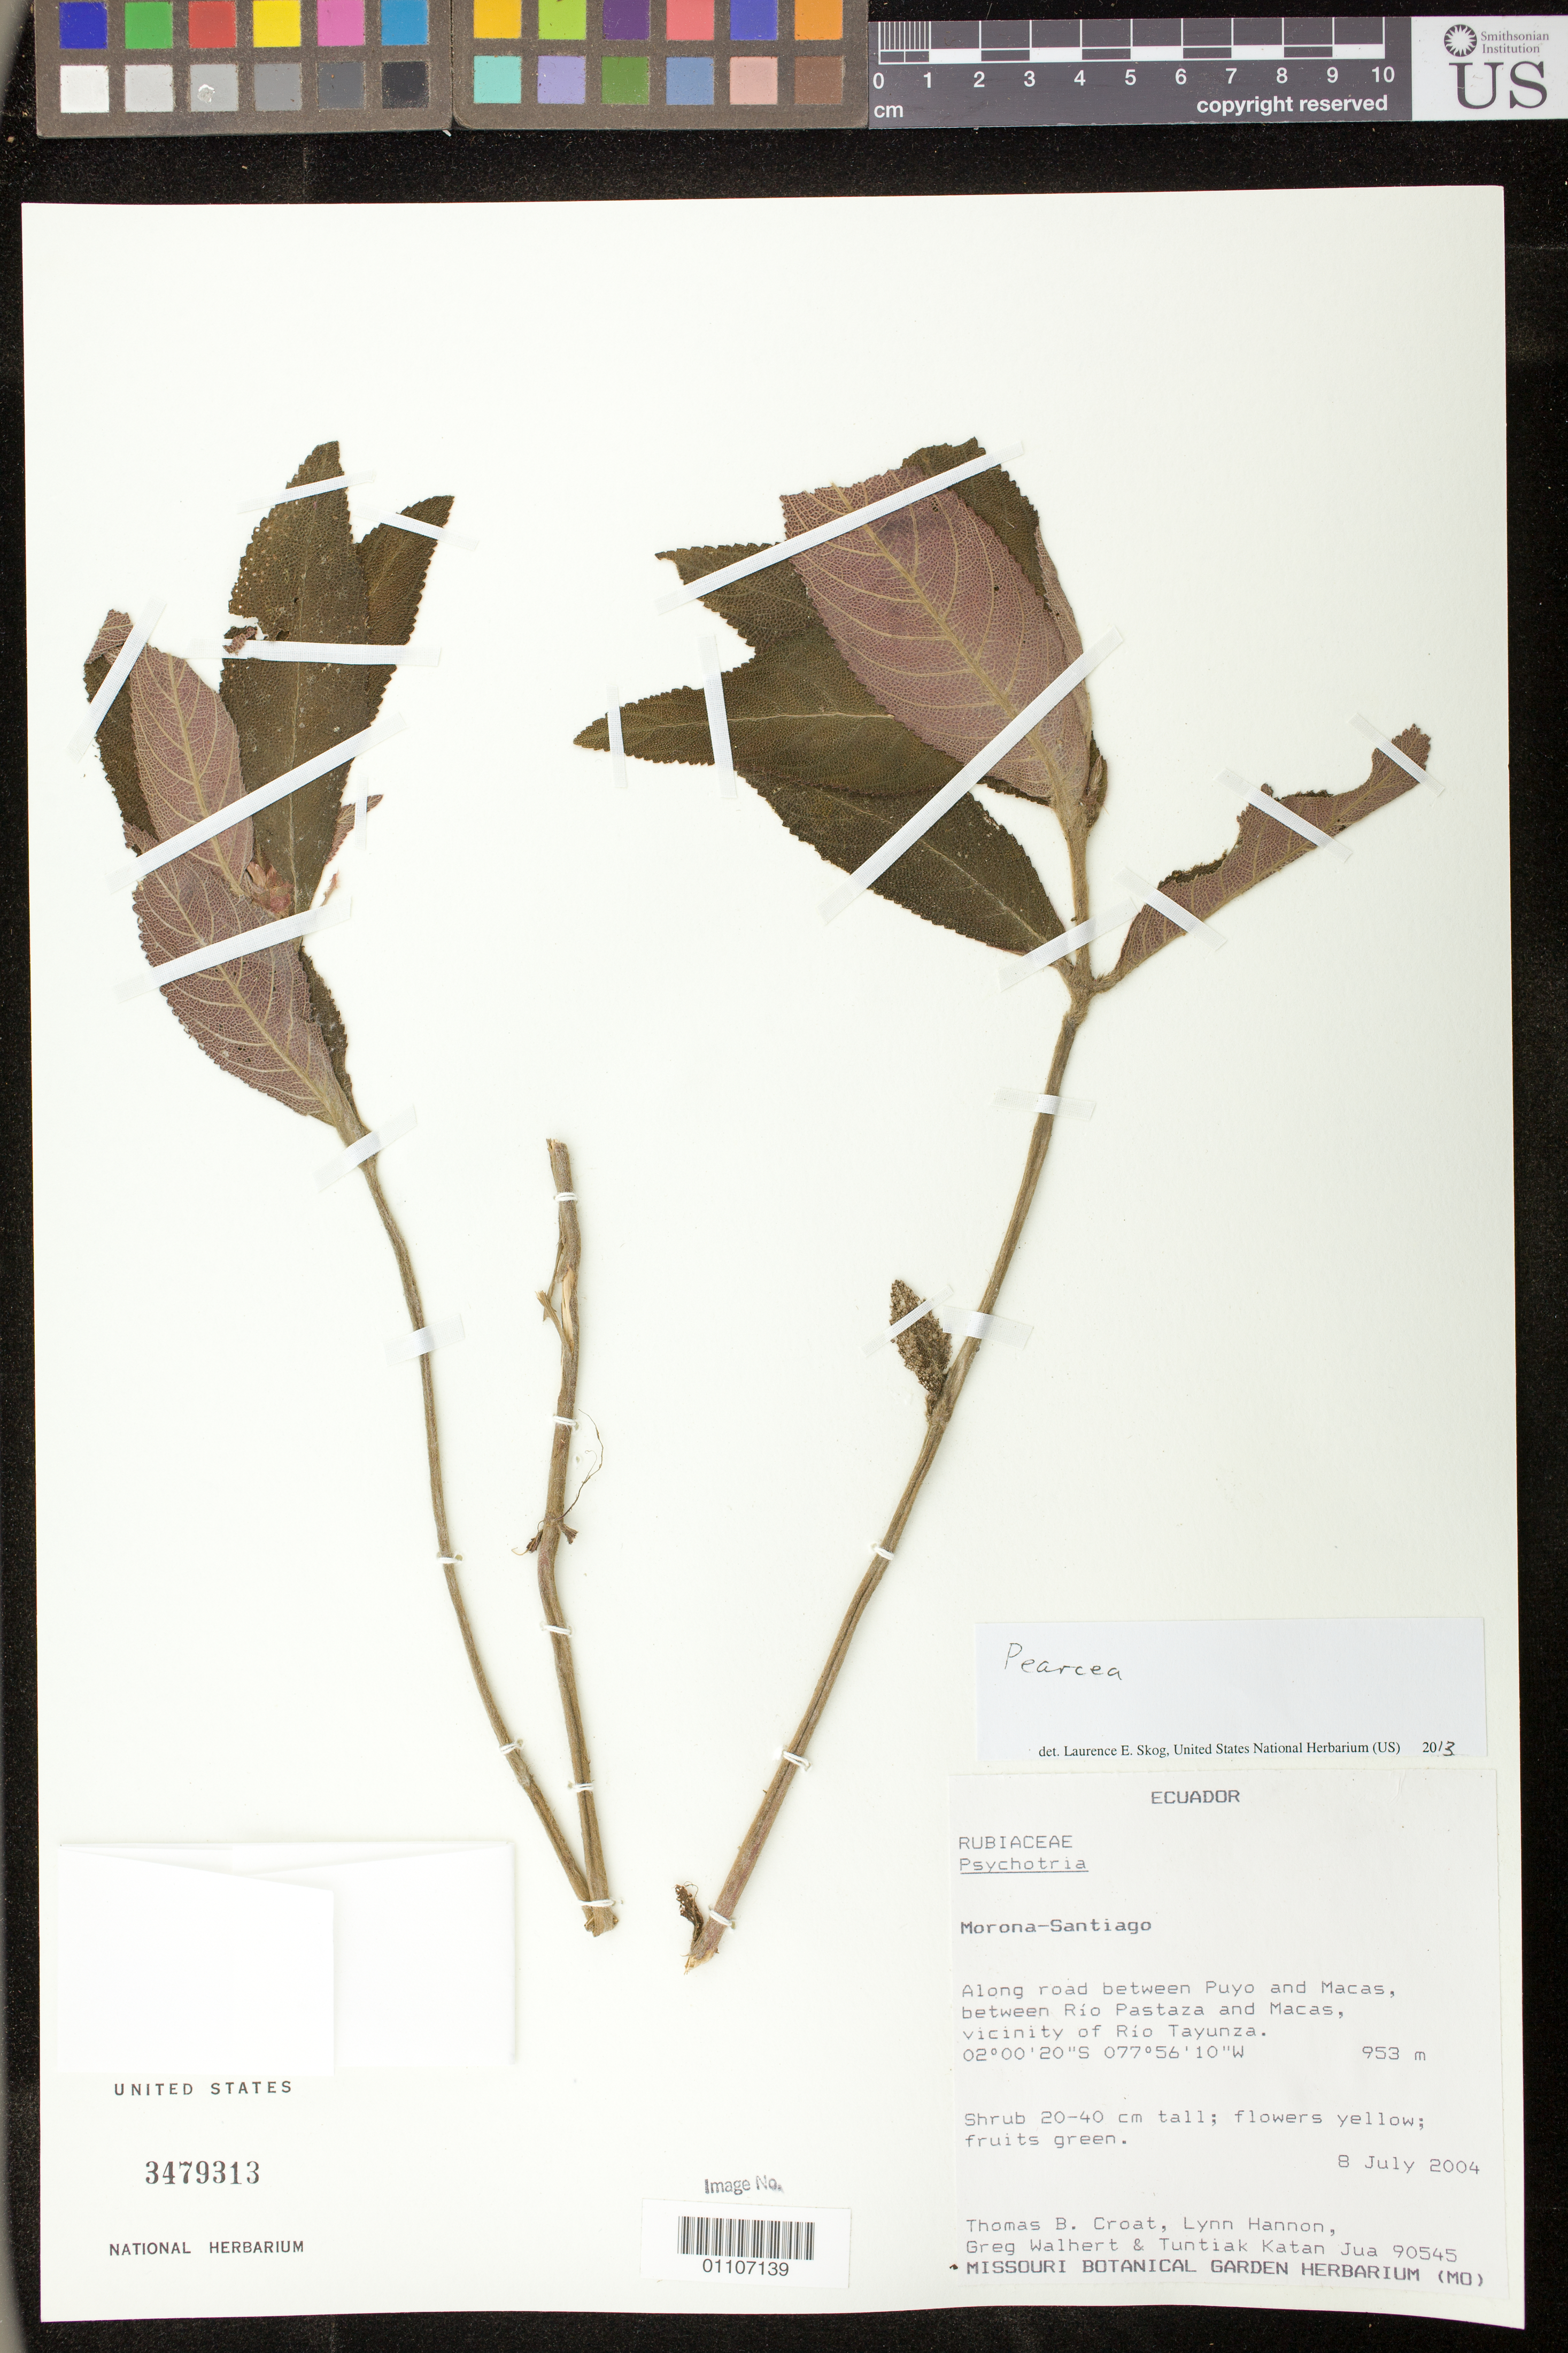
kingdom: Plantae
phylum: Tracheophyta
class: Magnoliopsida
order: Lamiales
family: Gesneriaceae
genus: Pearcea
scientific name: Pearcea sprucei var. sprucei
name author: (Britton ex Rusby) L.P. Kvist & L.E. Skog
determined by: Skog, Laurence E.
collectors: T. B. Croat, L. Hannon & T. Katan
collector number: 90545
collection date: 2004-07-08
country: Ecuador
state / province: Morona-Santiago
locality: Along road between Puyo and Macas, between Rio Pastaza and Macas, vicinity of Rio Tayunza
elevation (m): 953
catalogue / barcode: US 3479313